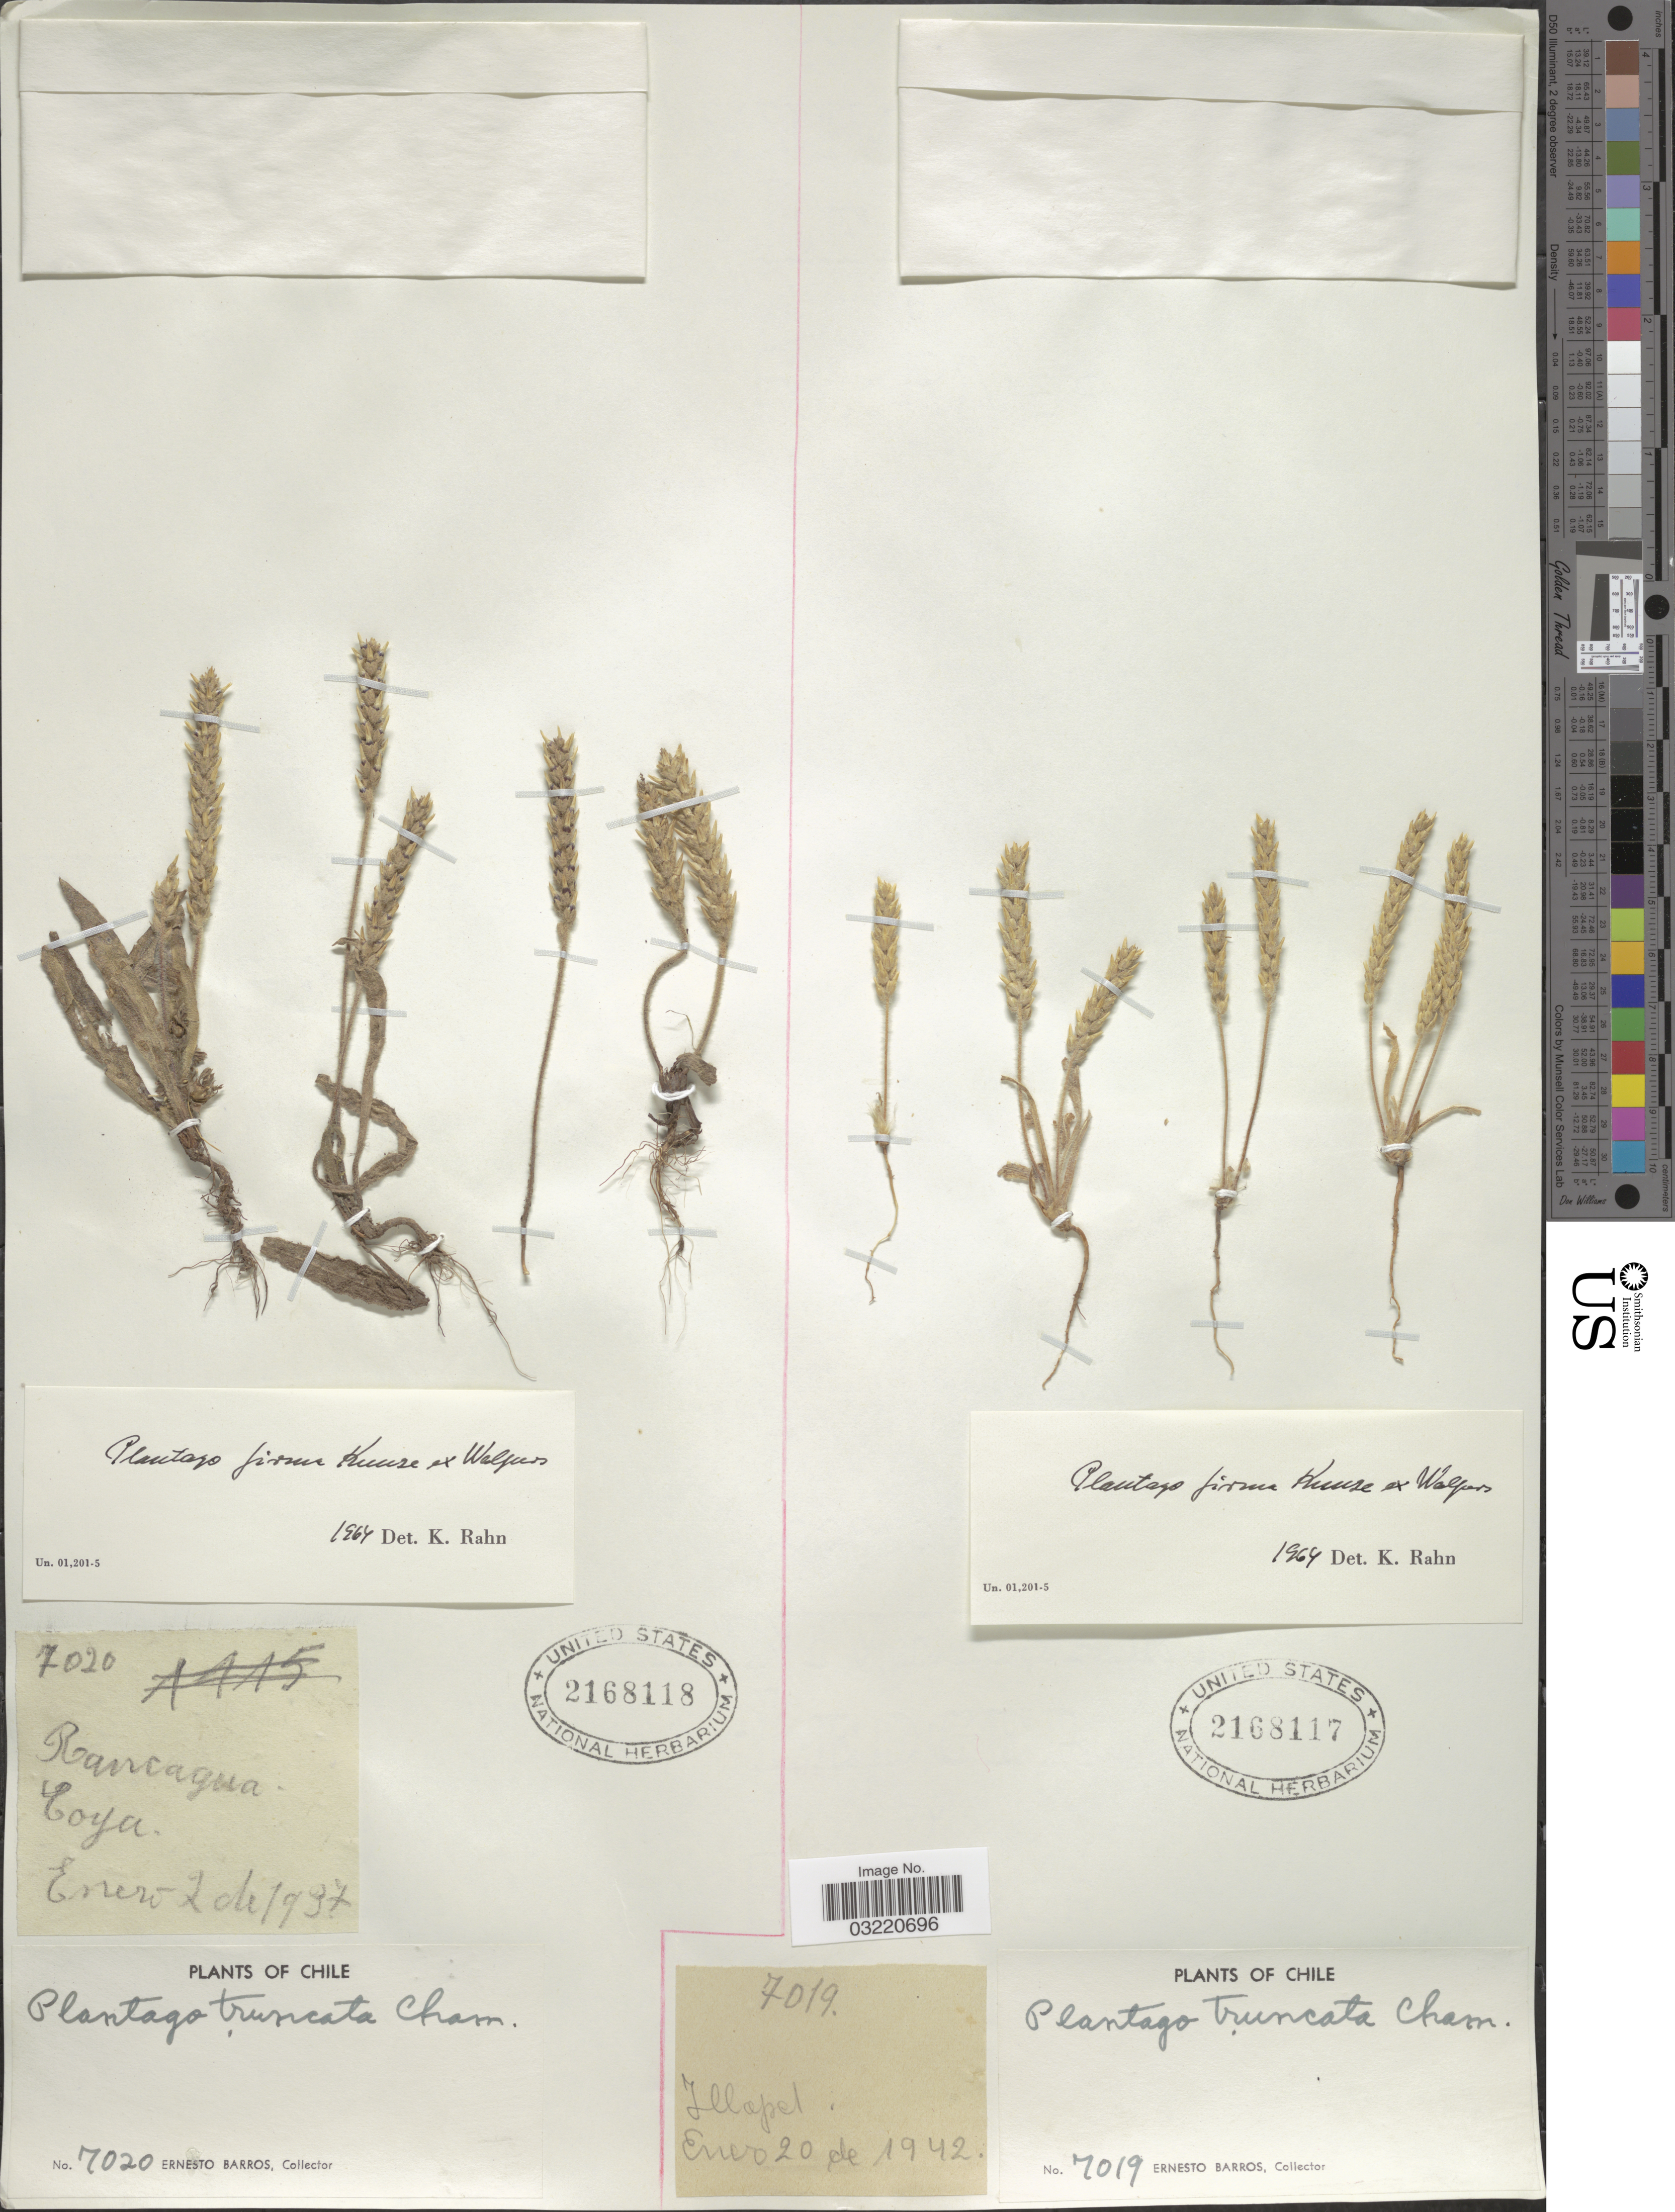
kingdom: Plantae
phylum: Tracheophyta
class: Magnoliopsida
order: Lamiales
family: Plantaginaceae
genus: Plantago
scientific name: Plantago firma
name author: Kunze ex Walp.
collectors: E. Barros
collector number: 7019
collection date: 1942-01-20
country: Chile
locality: Illapel.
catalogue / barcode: US 2168117